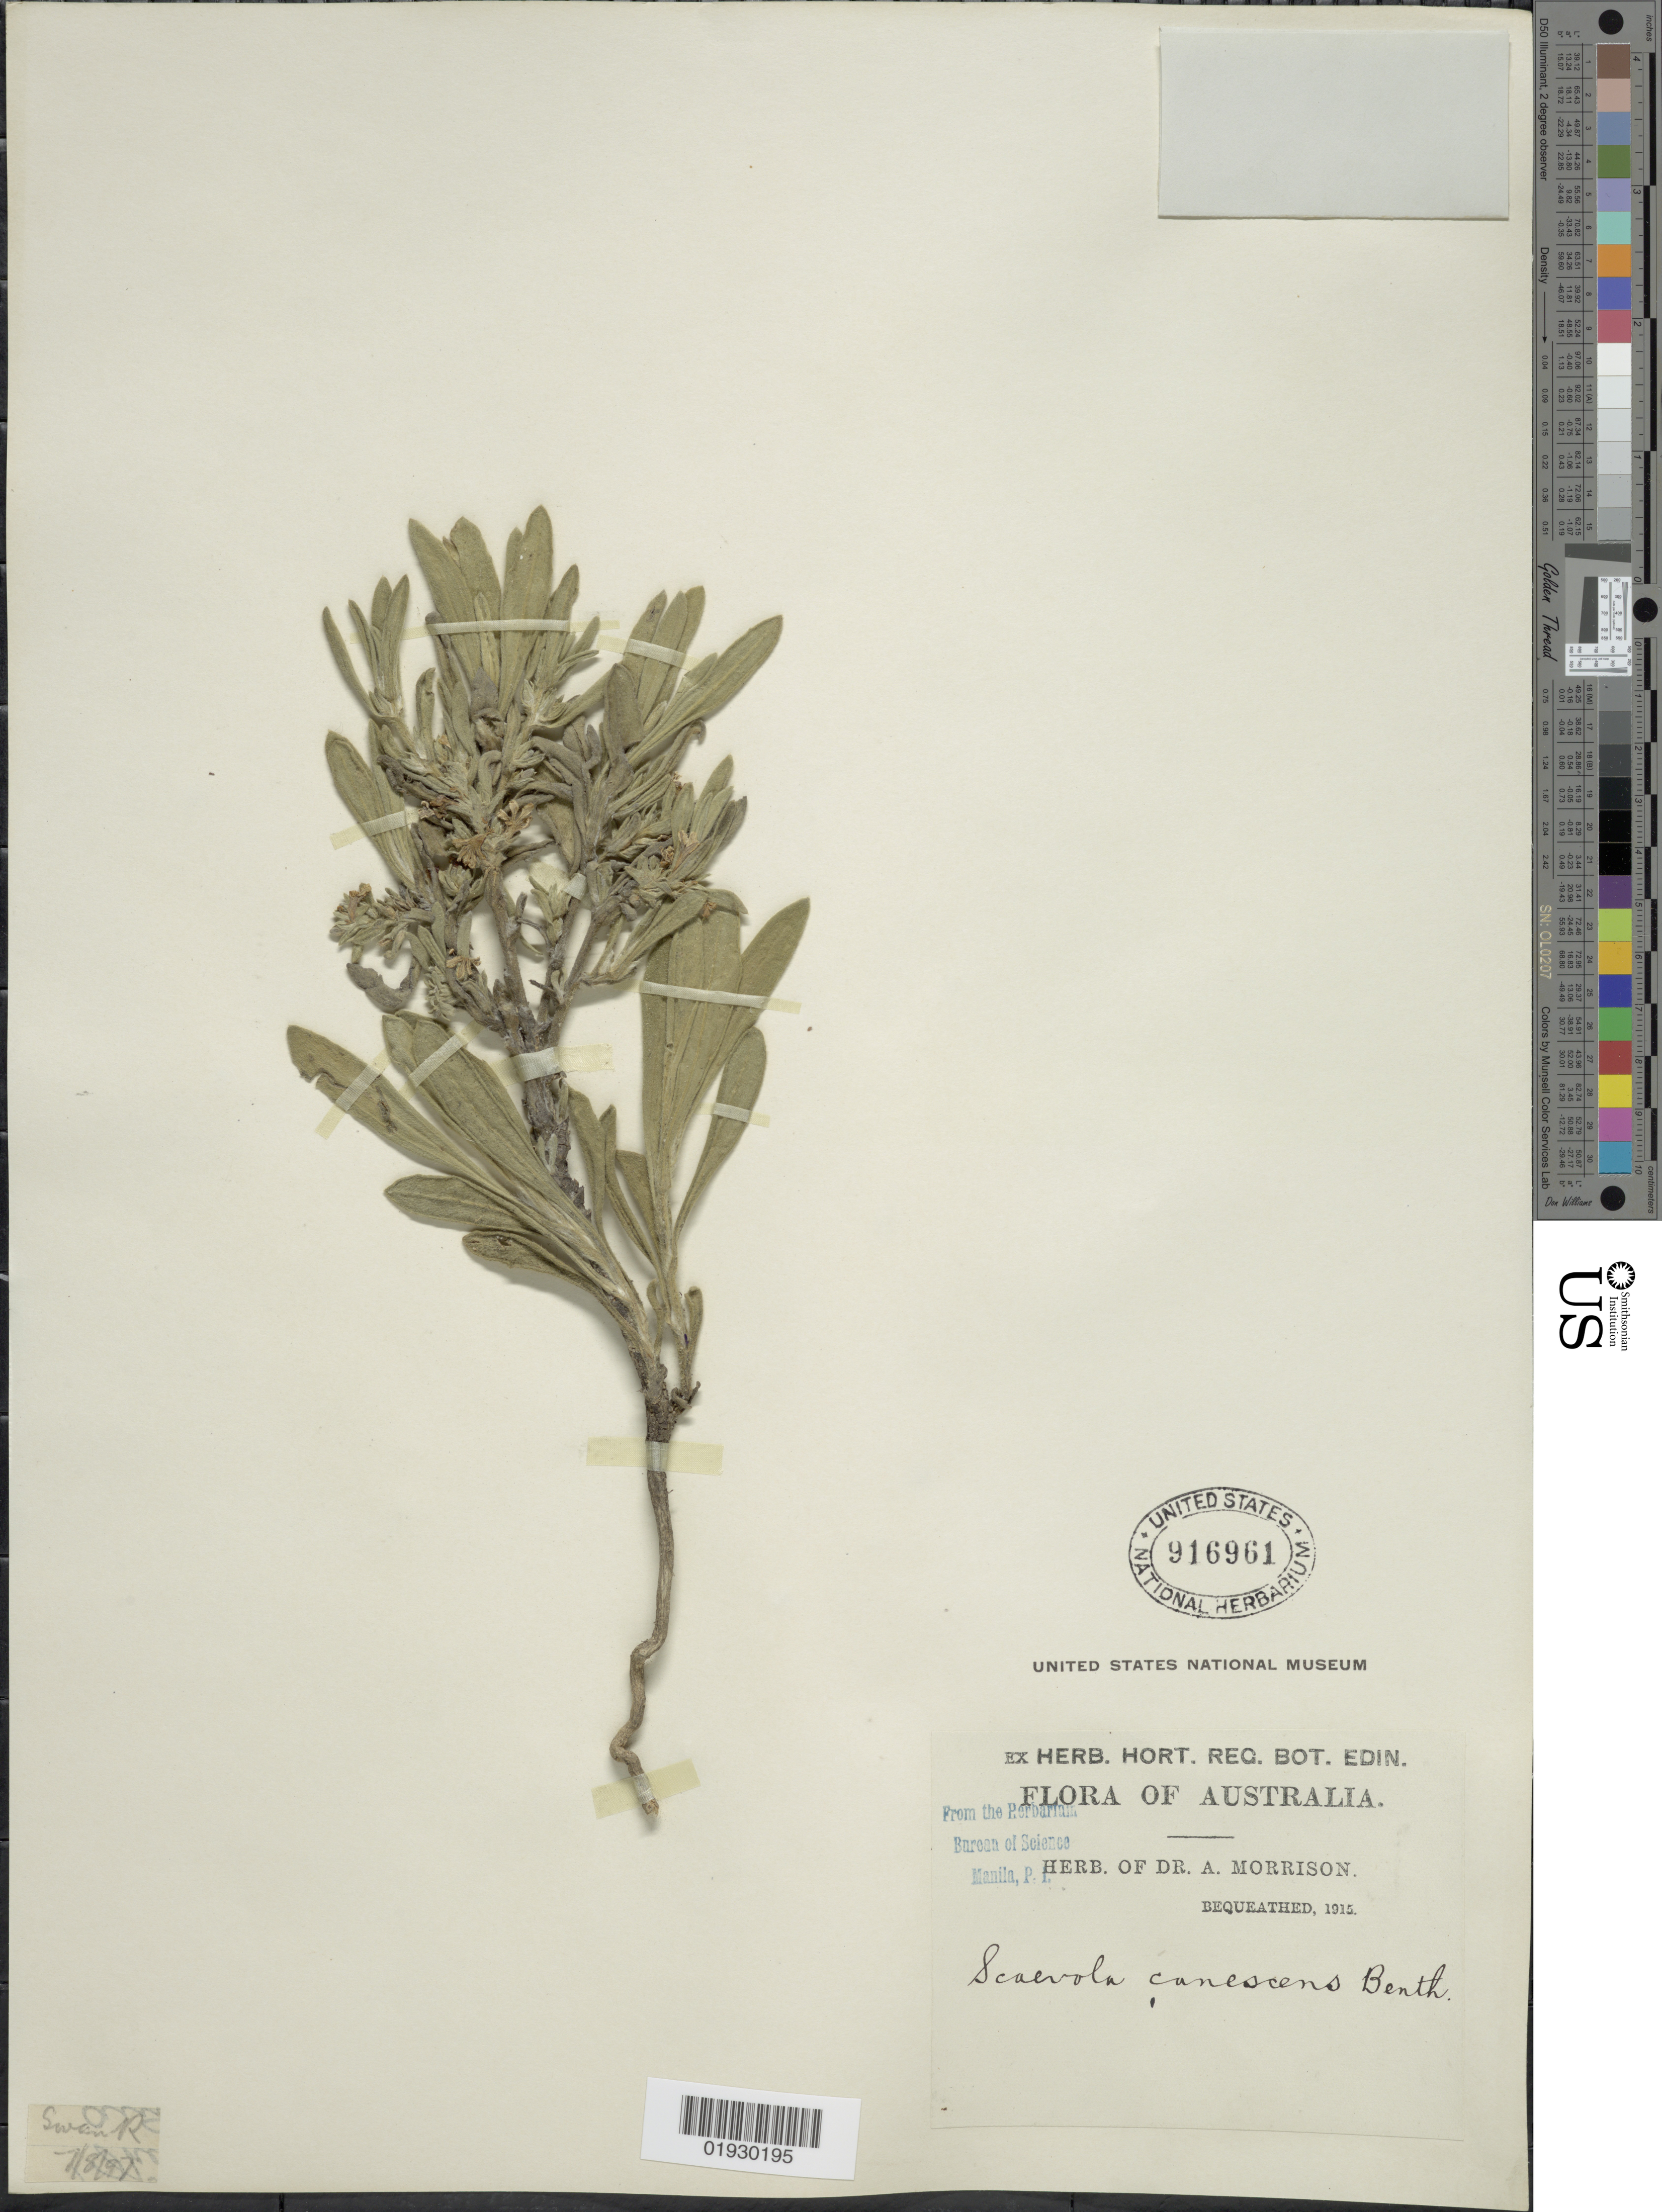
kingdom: Plantae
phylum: Tracheophyta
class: Magnoliopsida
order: Asterales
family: Goodeniaceae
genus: Scaevola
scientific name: Scaevola canescens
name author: Benth.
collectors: ex herb. Dr. A. Morrison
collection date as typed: Transcribed d/m/y: 1/8/97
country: Australia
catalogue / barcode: US 916961